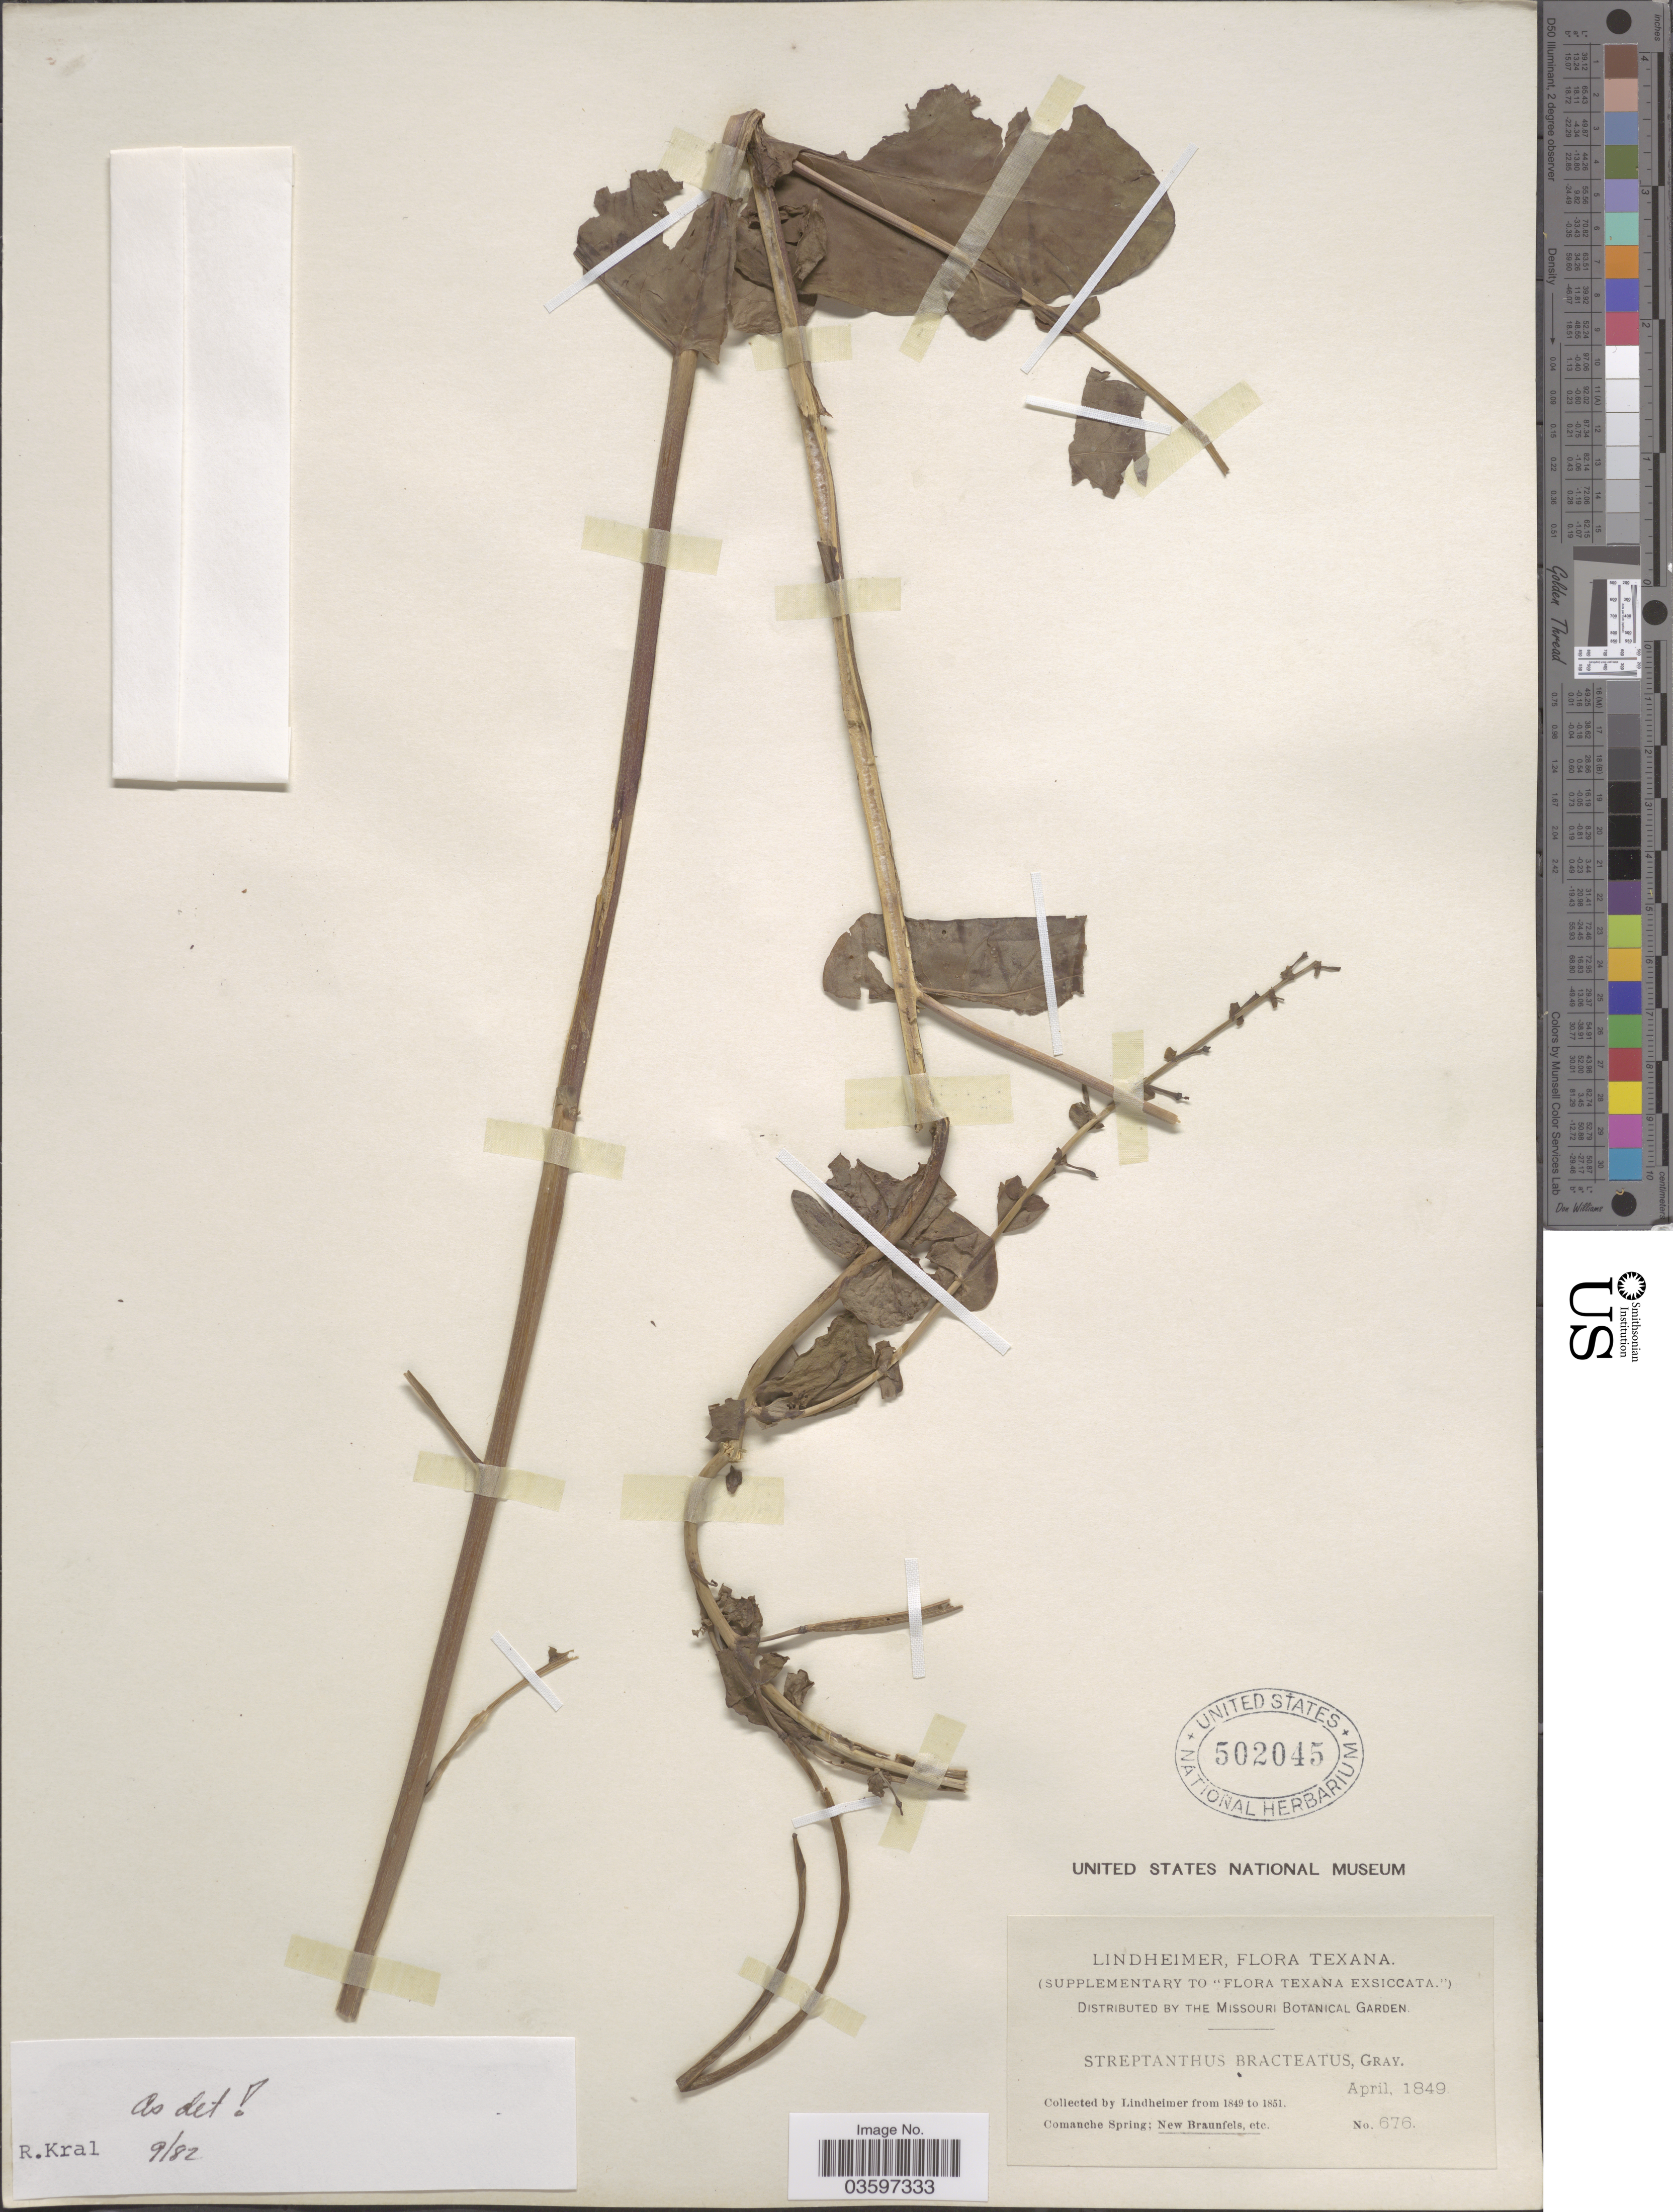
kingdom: Plantae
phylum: Tracheophyta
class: Magnoliopsida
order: Brassicales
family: Brassicaceae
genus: Streptanthus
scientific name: Streptanthus bracteatus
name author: A. Gray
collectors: -. Lindheimer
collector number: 676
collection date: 1849-04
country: United States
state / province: Texas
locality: Comanche Spring; New Braunfels, etc.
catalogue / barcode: US 502045